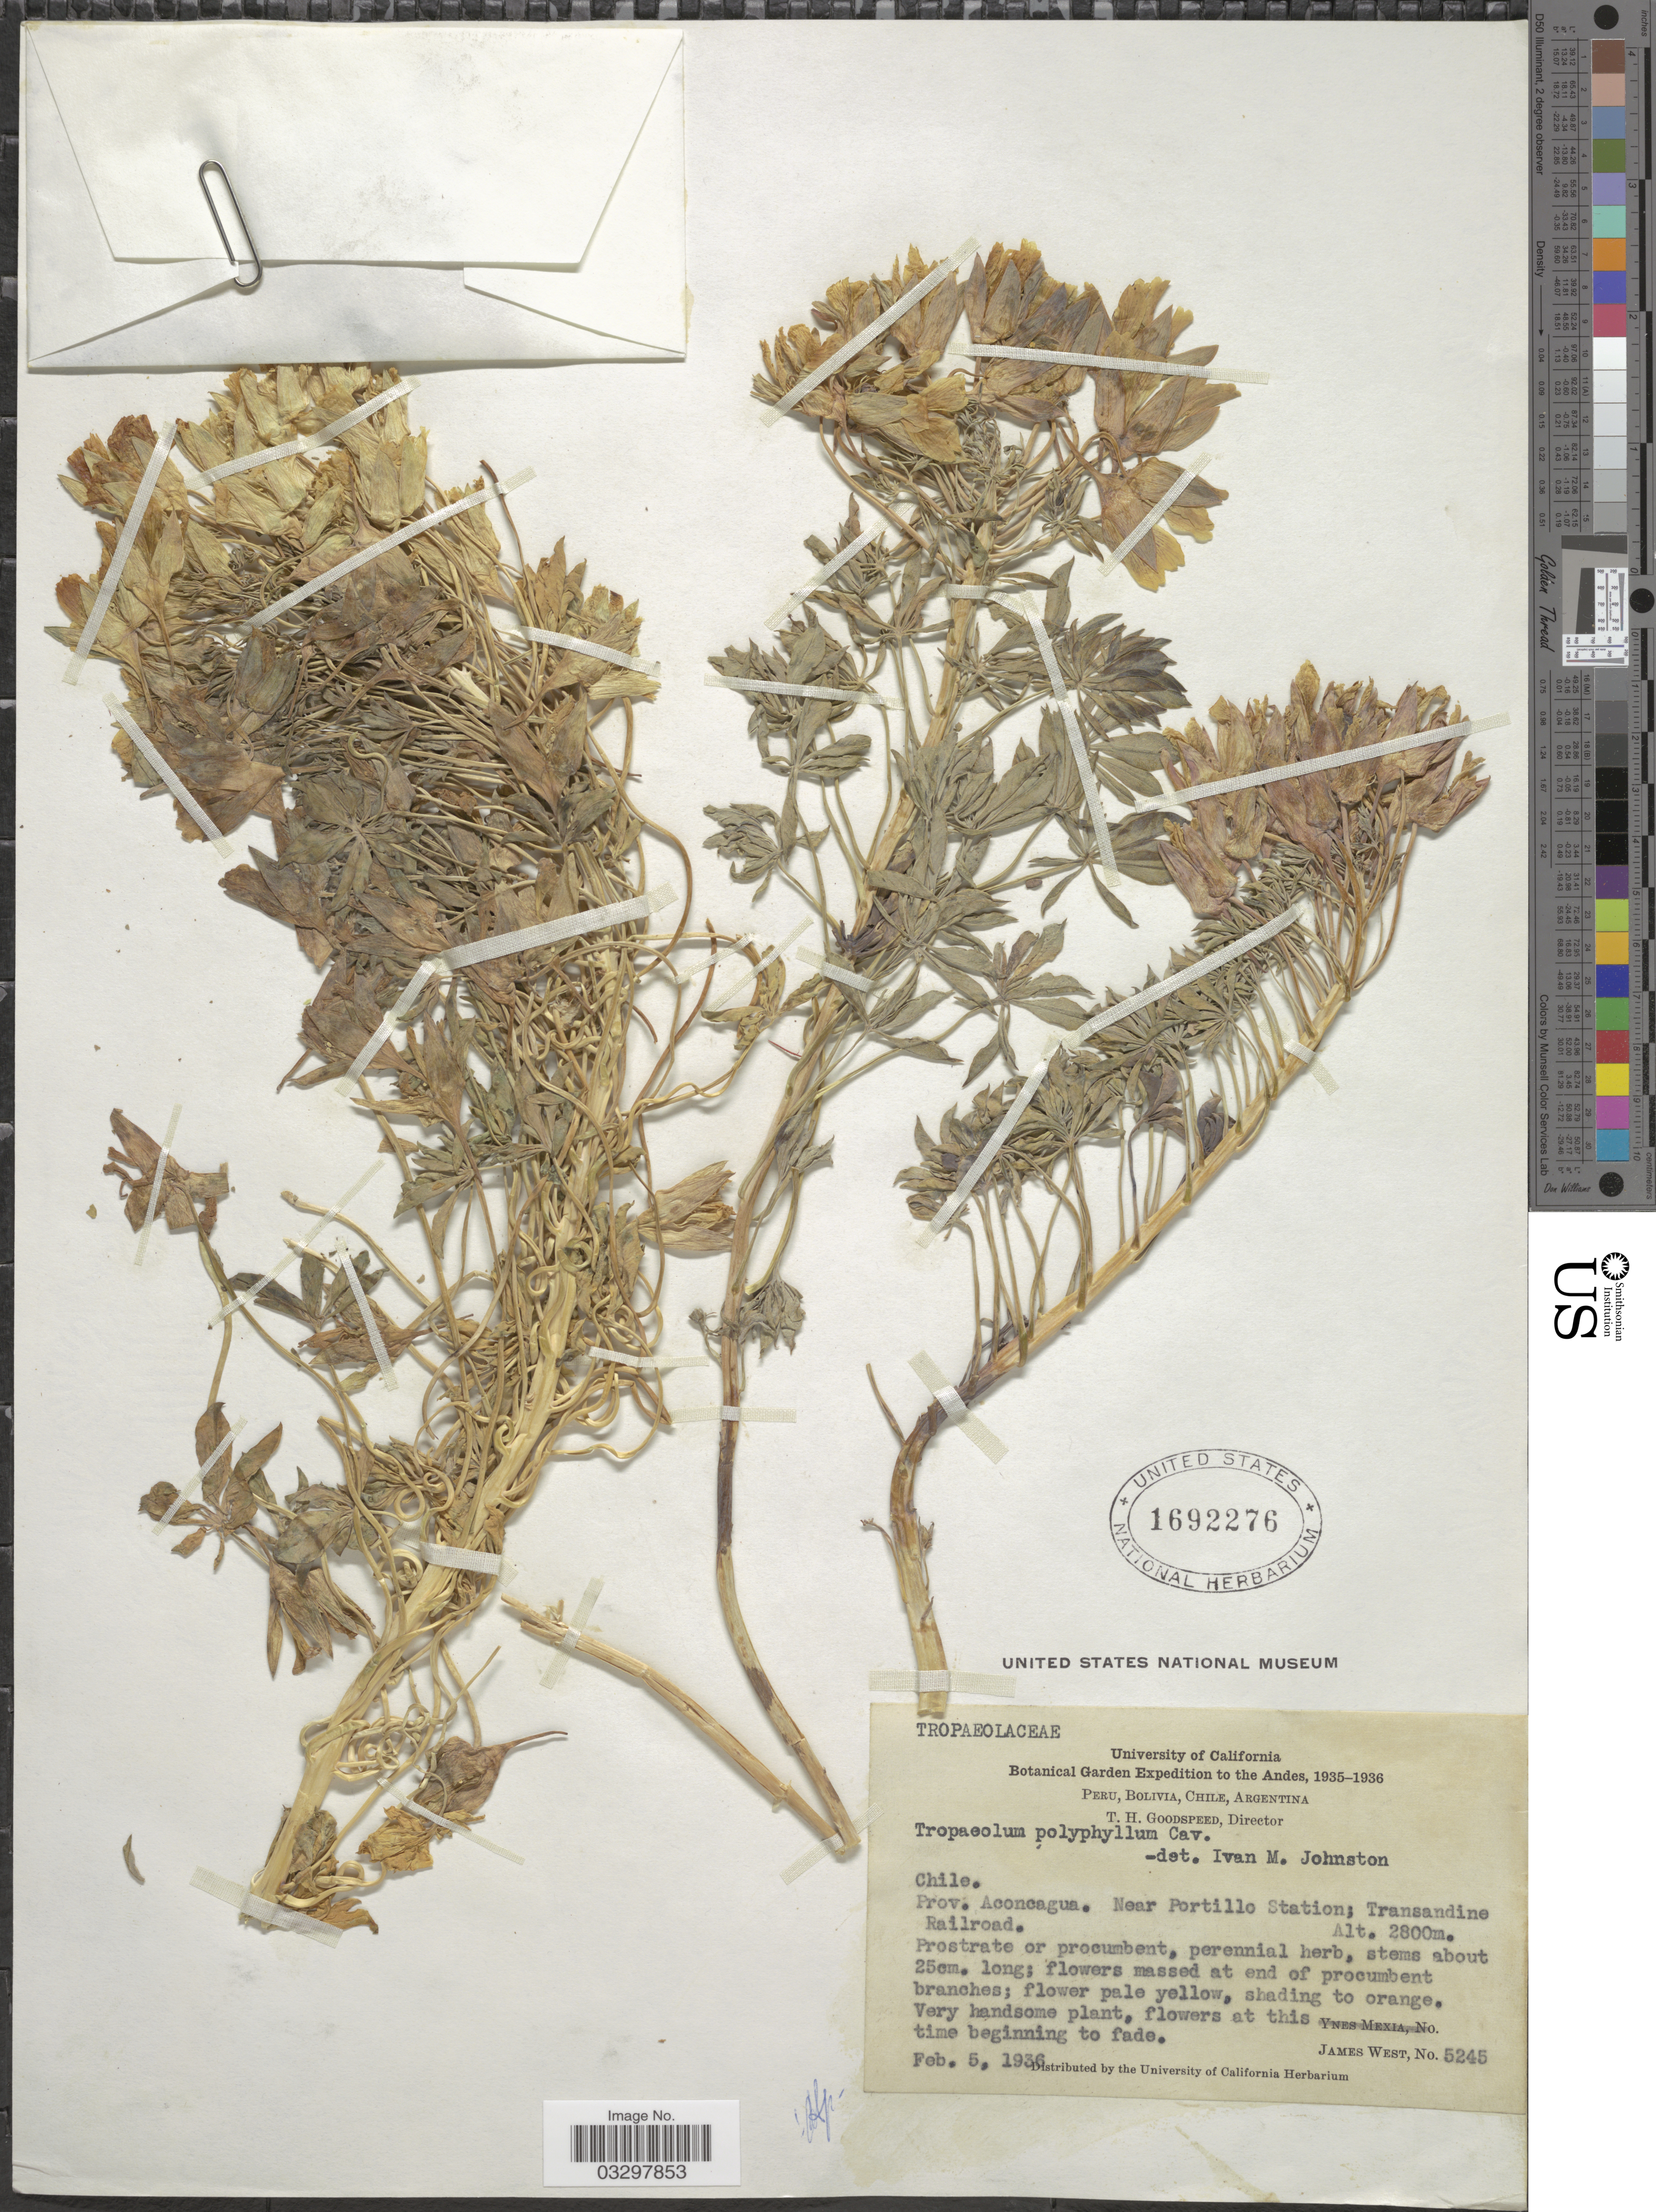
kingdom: Plantae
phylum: Tracheophyta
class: Magnoliopsida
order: Brassicales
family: Tropaeolaceae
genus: Tropaeolum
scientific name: Tropaeolum polyphyllum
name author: Cav.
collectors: J. West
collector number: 5245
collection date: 1936-02-05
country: Chile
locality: Andes, Prov. Aconcagua. Near Portillo Station; Transandine Railroad.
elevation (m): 2800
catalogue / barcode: US 1692276